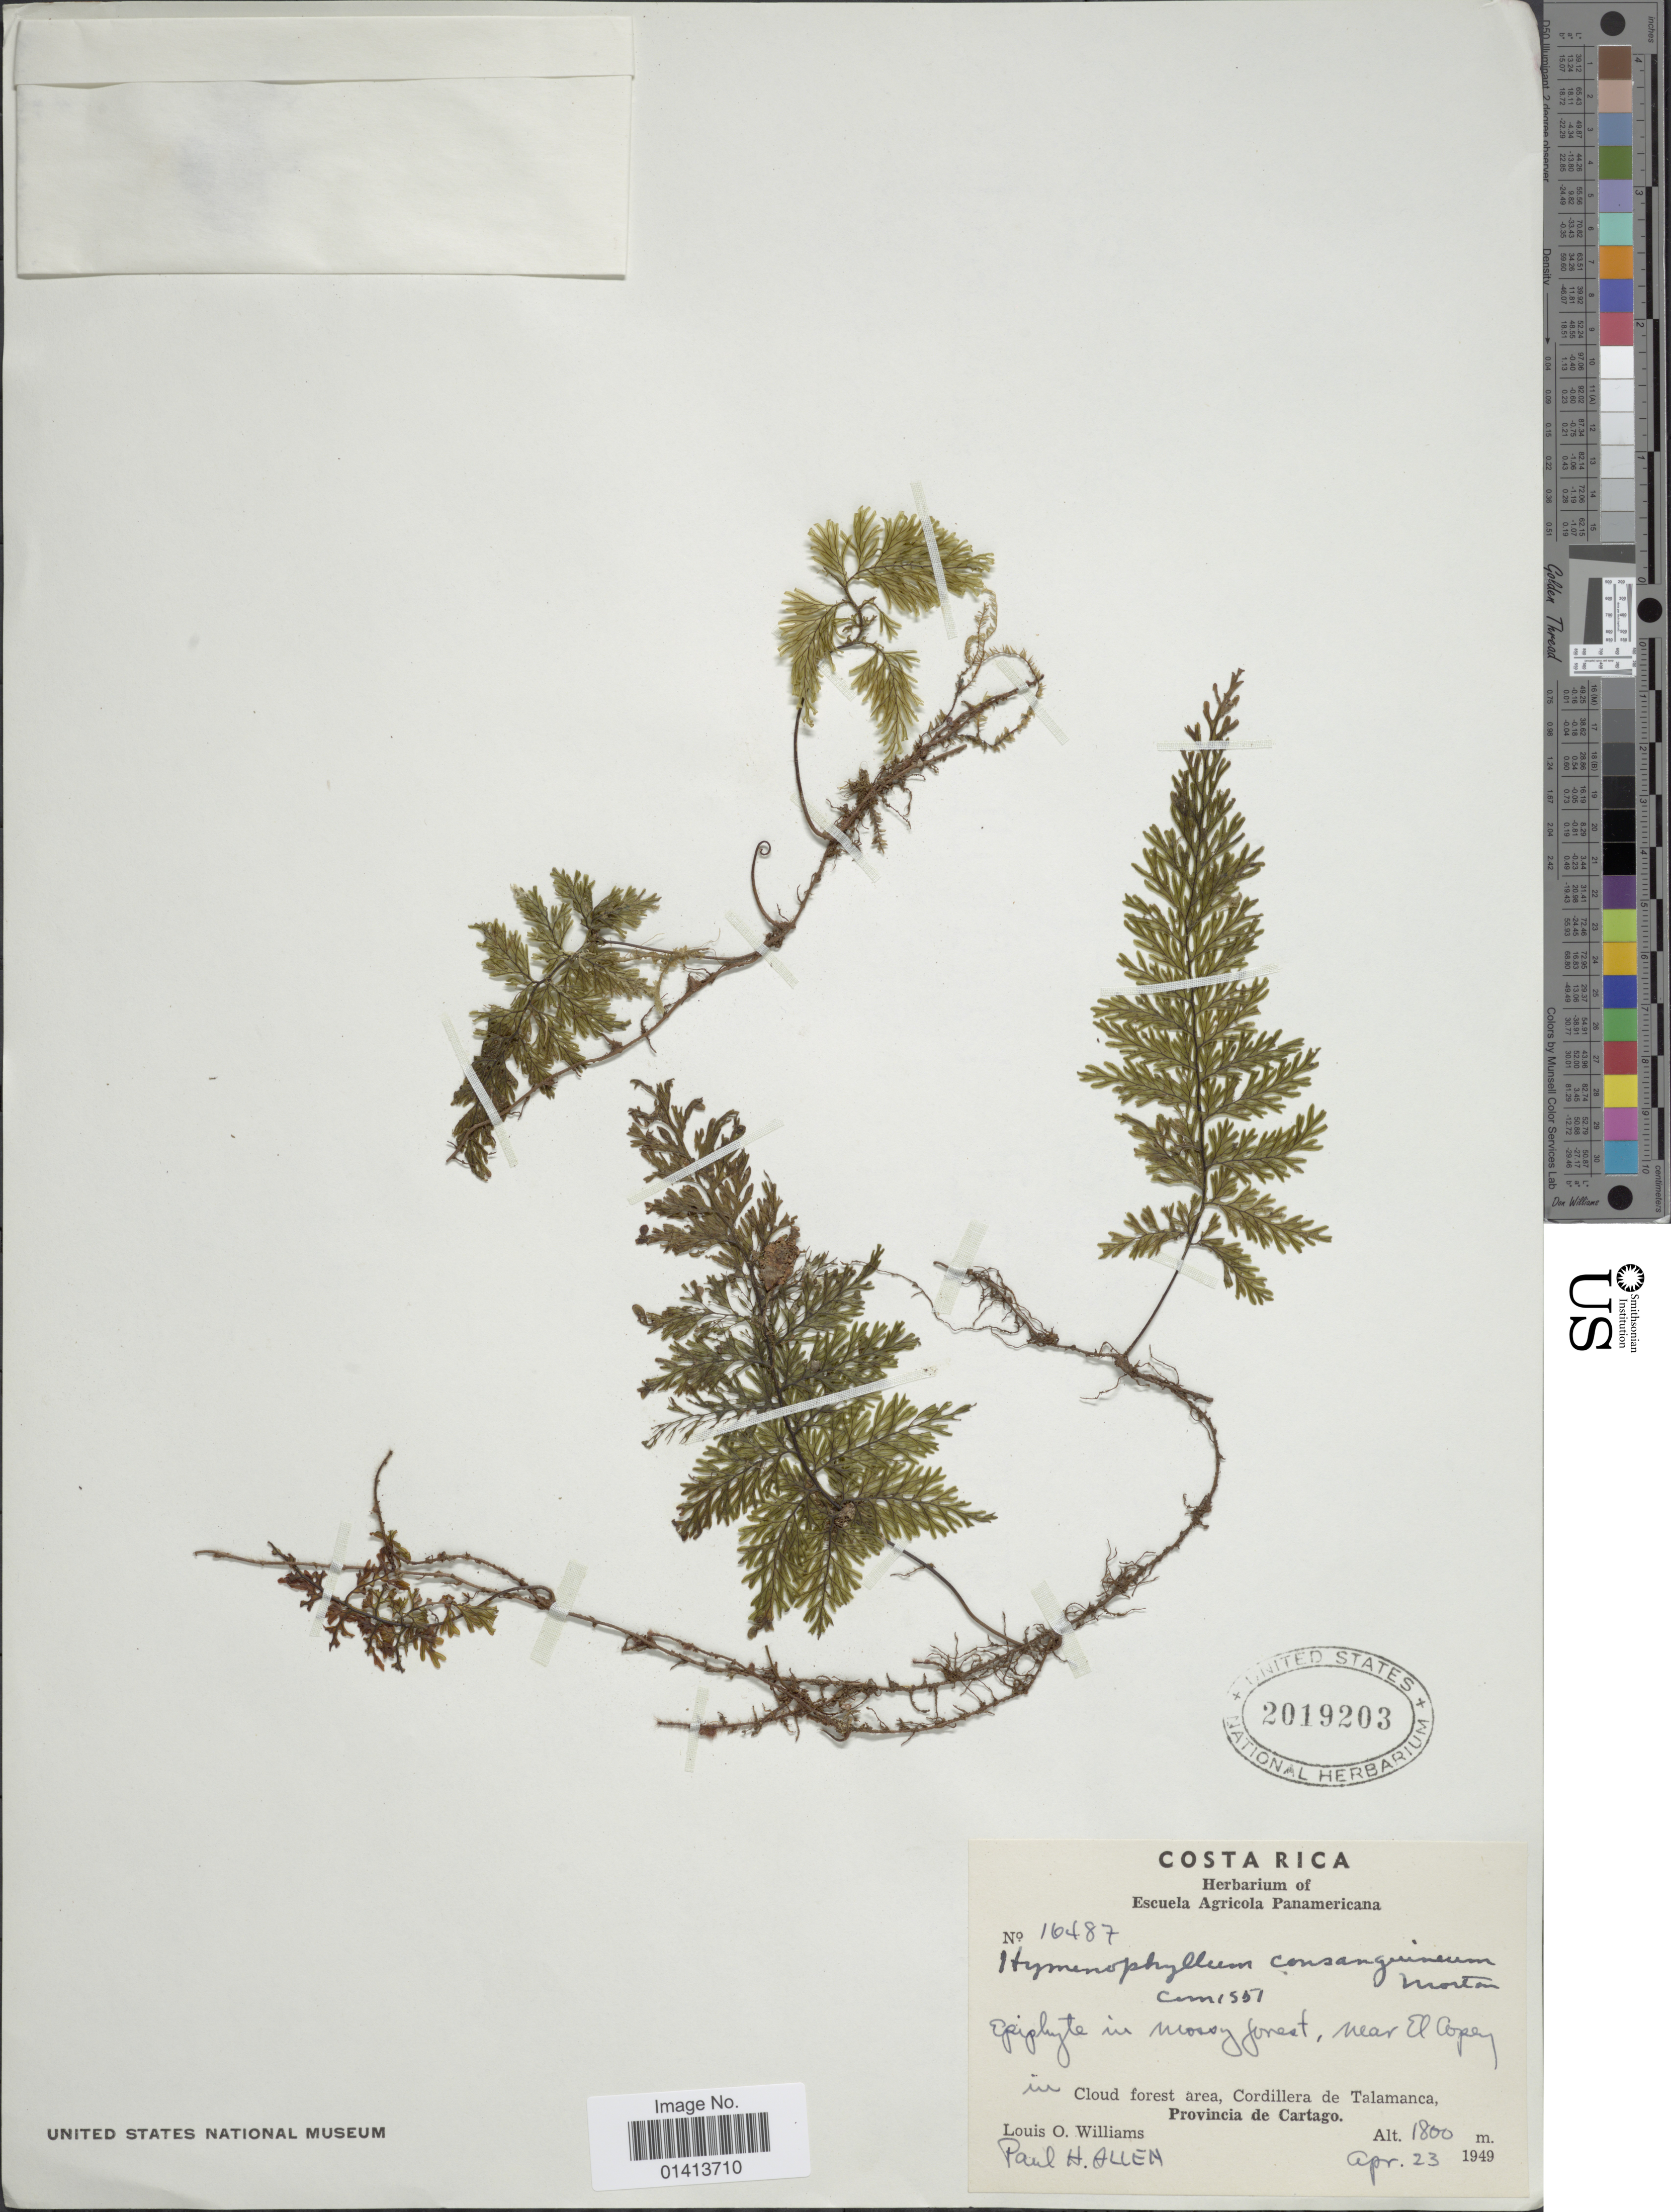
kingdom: Plantae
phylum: Tracheophyta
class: Polypodiopsida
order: Hymenophyllales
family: Hymenophyllaceae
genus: Hymenophyllum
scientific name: Hymenophyllum consanguineum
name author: C.V. Morton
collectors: L. O. Williams & P. H. Allen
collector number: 16487*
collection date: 1949-04-23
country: Costa Rica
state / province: Cartago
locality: Near El Copey, in cloud forest area, Cordillera de Talamaca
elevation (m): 1800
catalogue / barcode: US 2019203